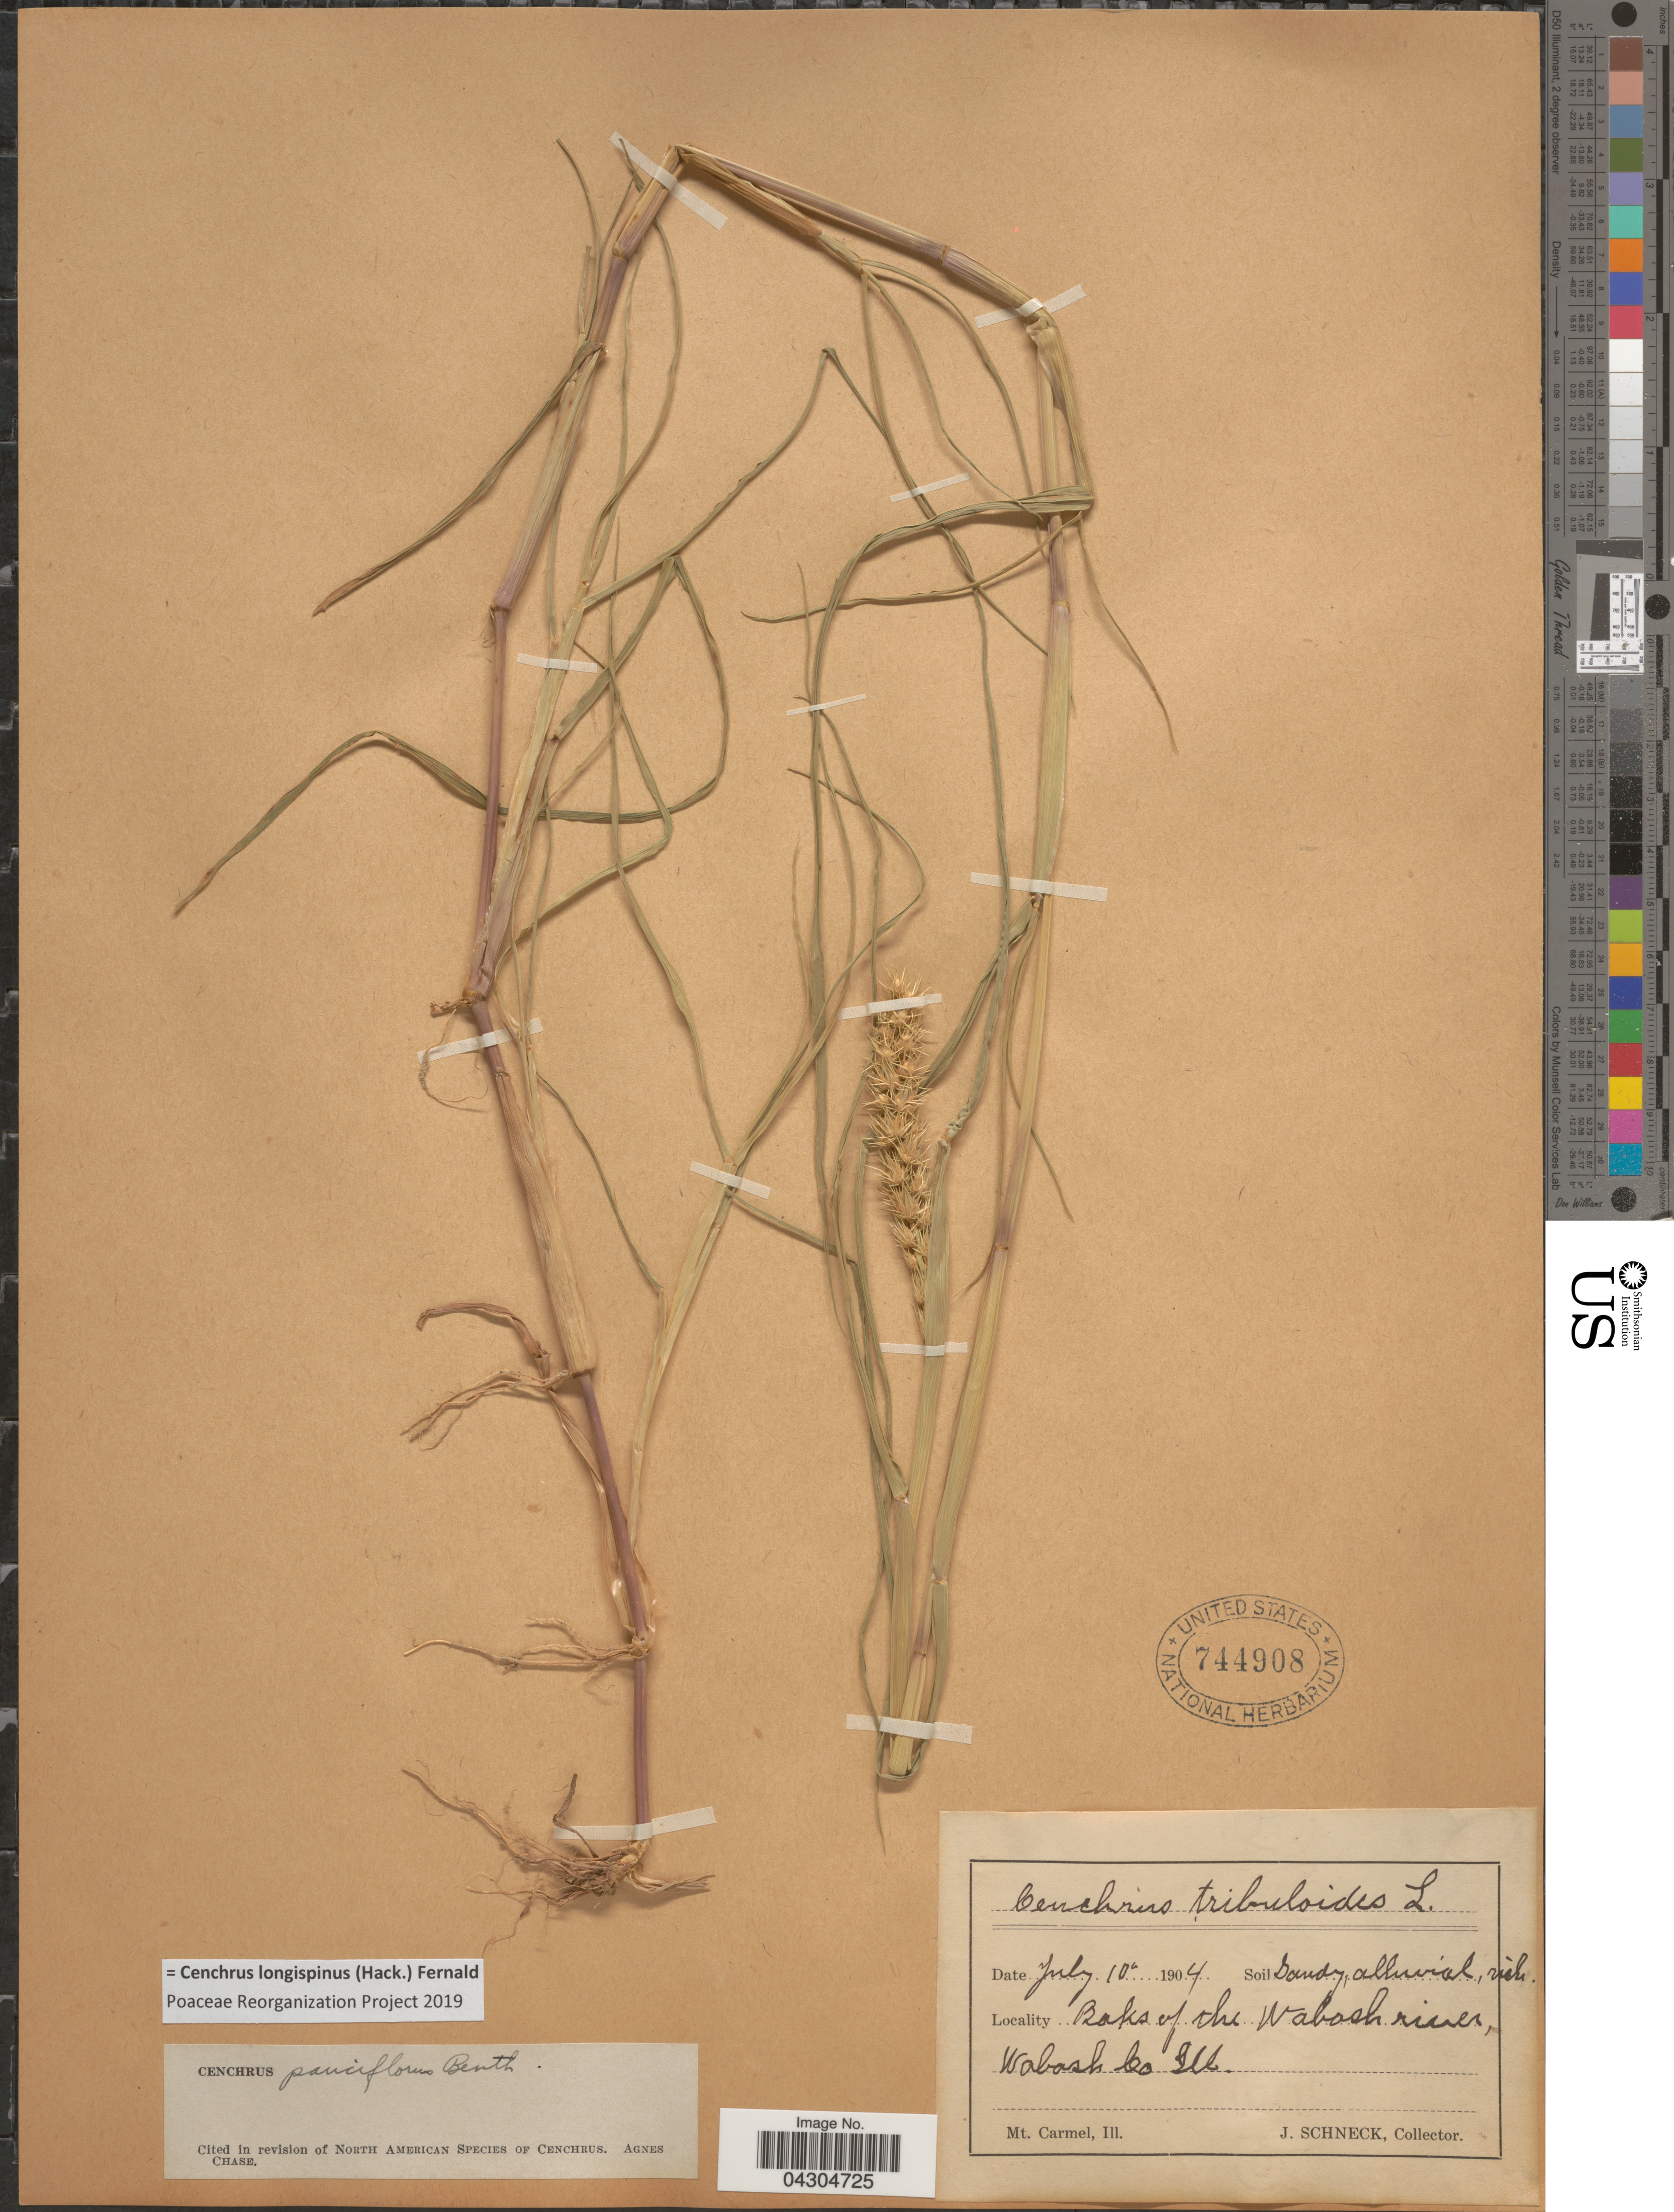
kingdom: Plantae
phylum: Tracheophyta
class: Liliopsida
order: Poales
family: Poaceae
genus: Cenchrus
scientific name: Cenchrus longispinus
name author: (Hack.) Fernald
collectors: J. Schneck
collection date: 1904-07-10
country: United States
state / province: Illinois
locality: Banks of the Wabash river, Wabash Co.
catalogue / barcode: US 744908